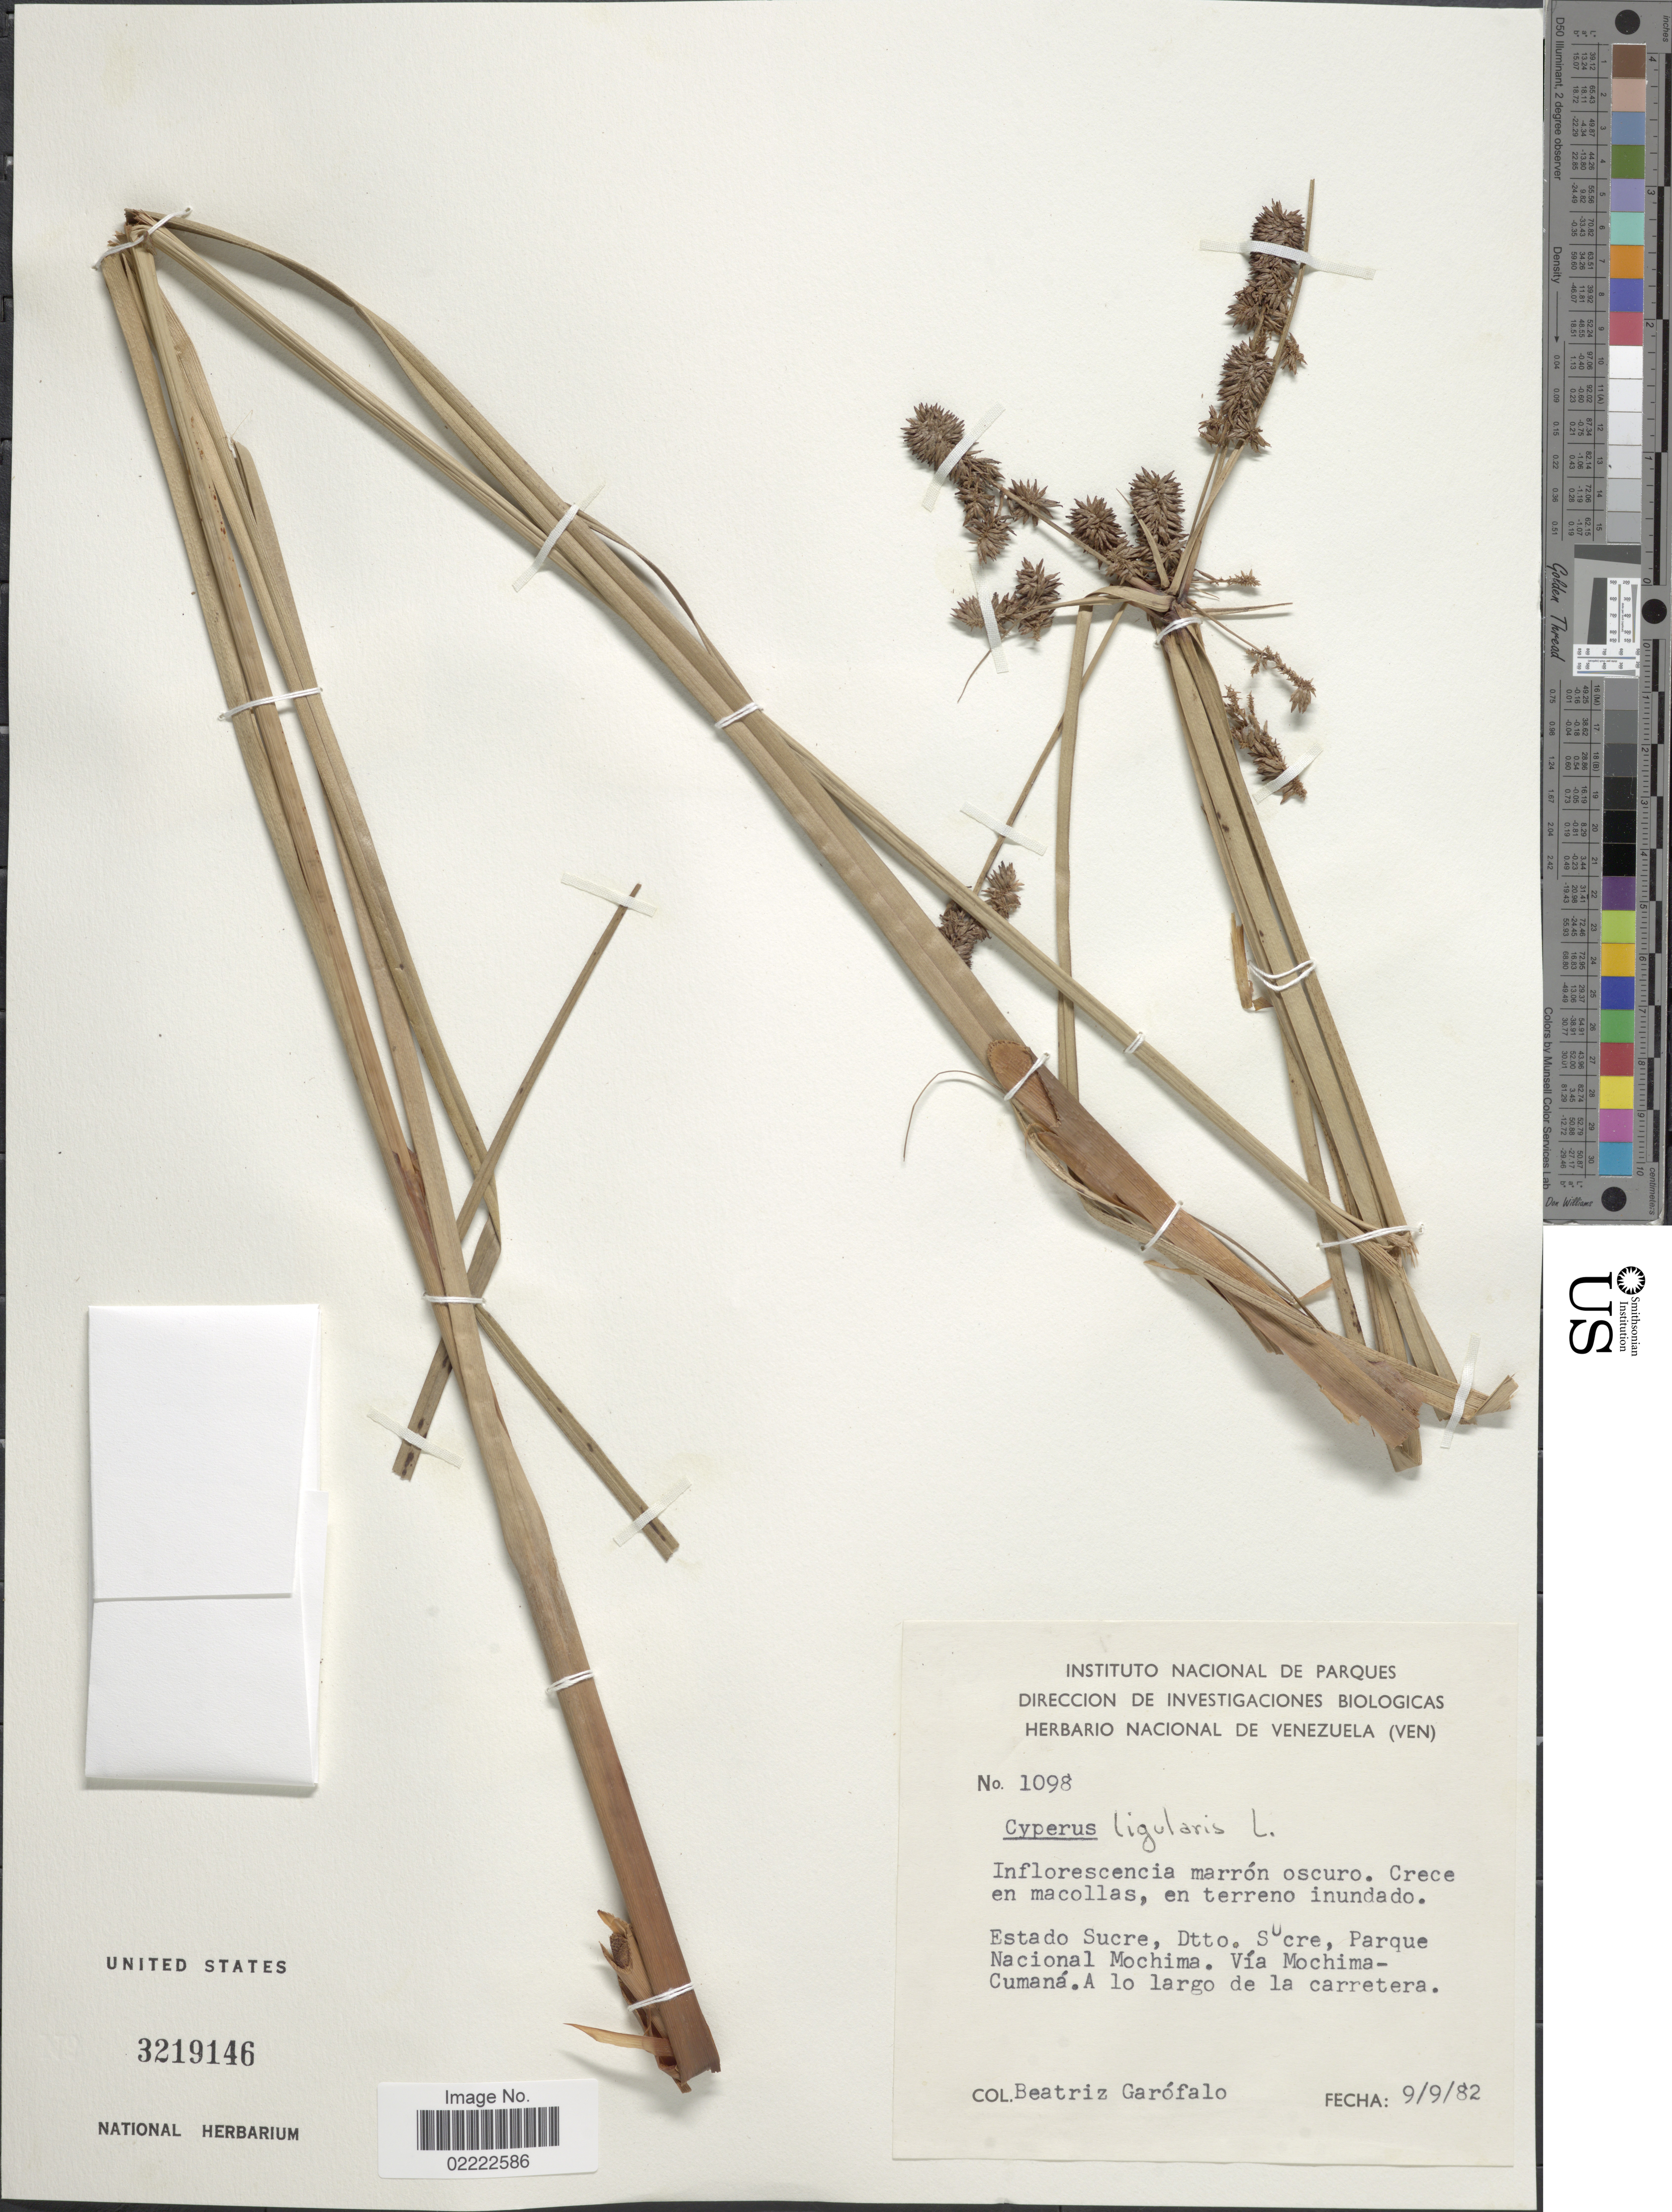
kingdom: Plantae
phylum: Tracheophyta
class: Liliopsida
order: Poales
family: Cyperaceae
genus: Cyperus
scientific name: Cyperus ligularis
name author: L.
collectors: B. Garofalo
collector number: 1098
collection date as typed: Transcribed d/m/y: 9/9/82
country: Venezuela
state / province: Sucre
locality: Dtto. Sucre, Parque Nacional Mochima, Via Mochima-Cumana, a lo largo de la carretera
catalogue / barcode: US 3219146